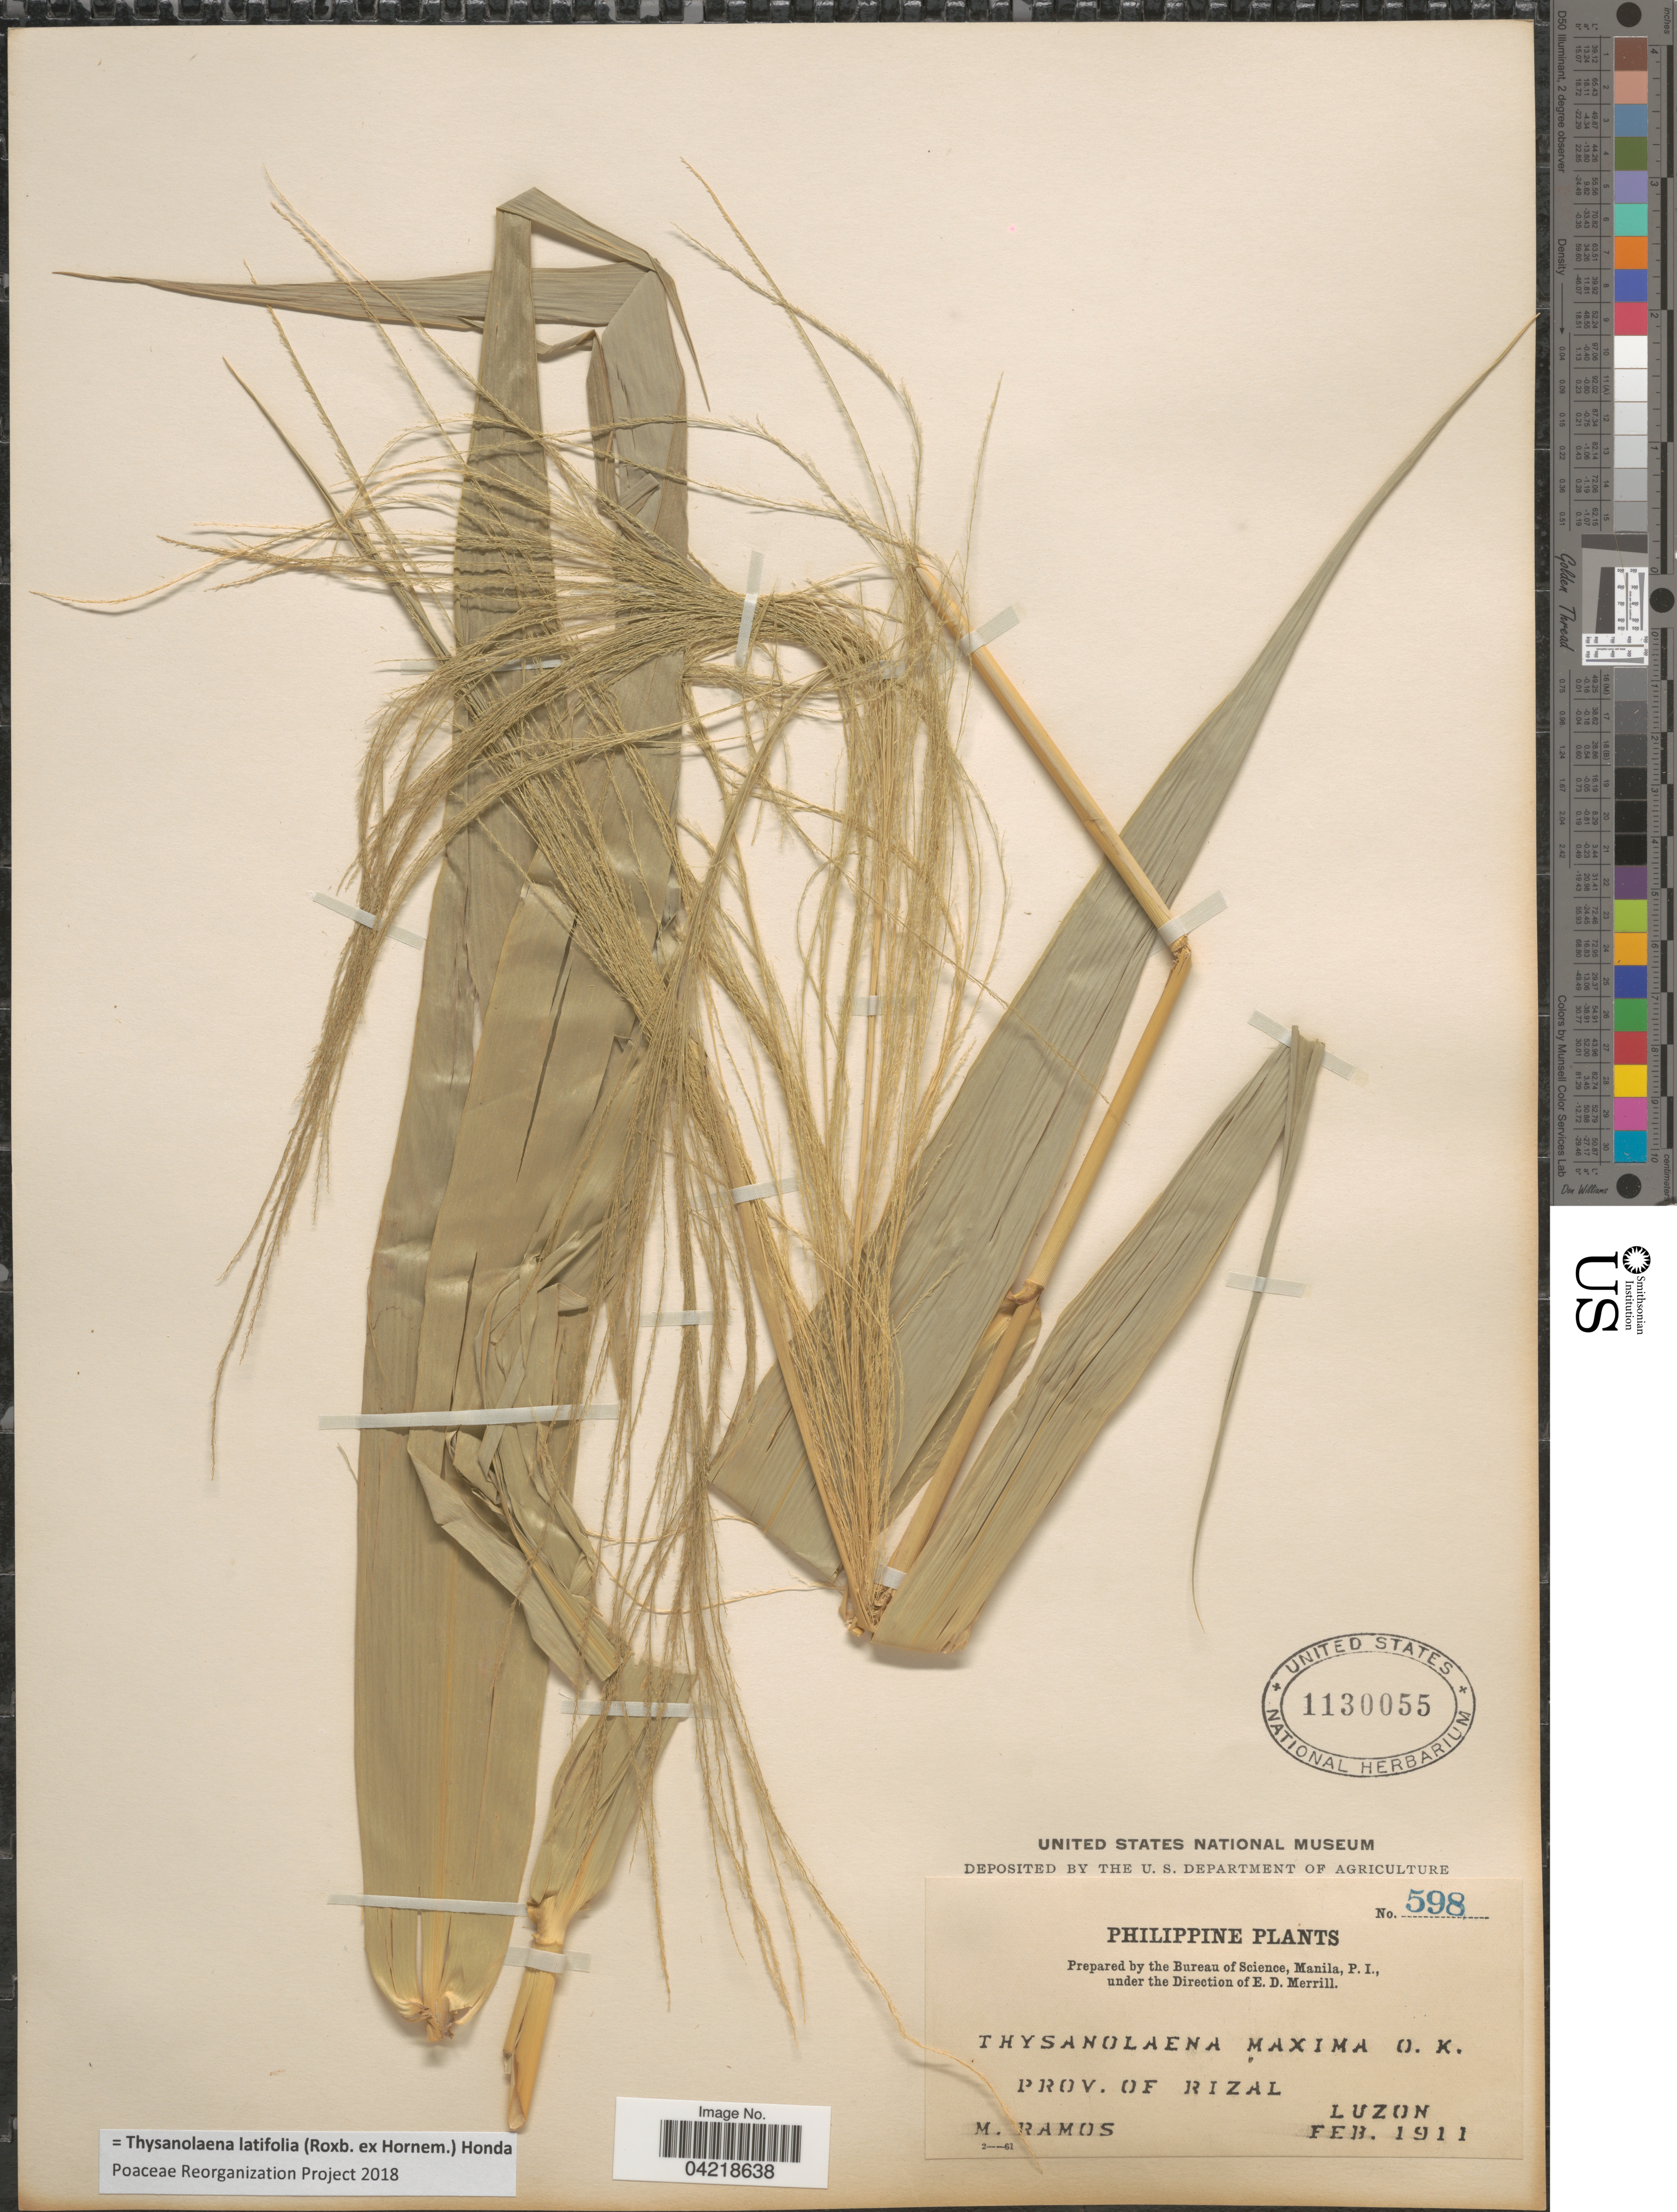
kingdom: Plantae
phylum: Tracheophyta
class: Liliopsida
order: Poales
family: Poaceae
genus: Thysanolaena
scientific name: Thysanolaena latifolia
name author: (Roxb. ex Hornem.) Honda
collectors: M. Ramos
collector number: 598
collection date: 1911-02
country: Philippines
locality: Prov. of Rizal. Luzon.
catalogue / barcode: US 1130055